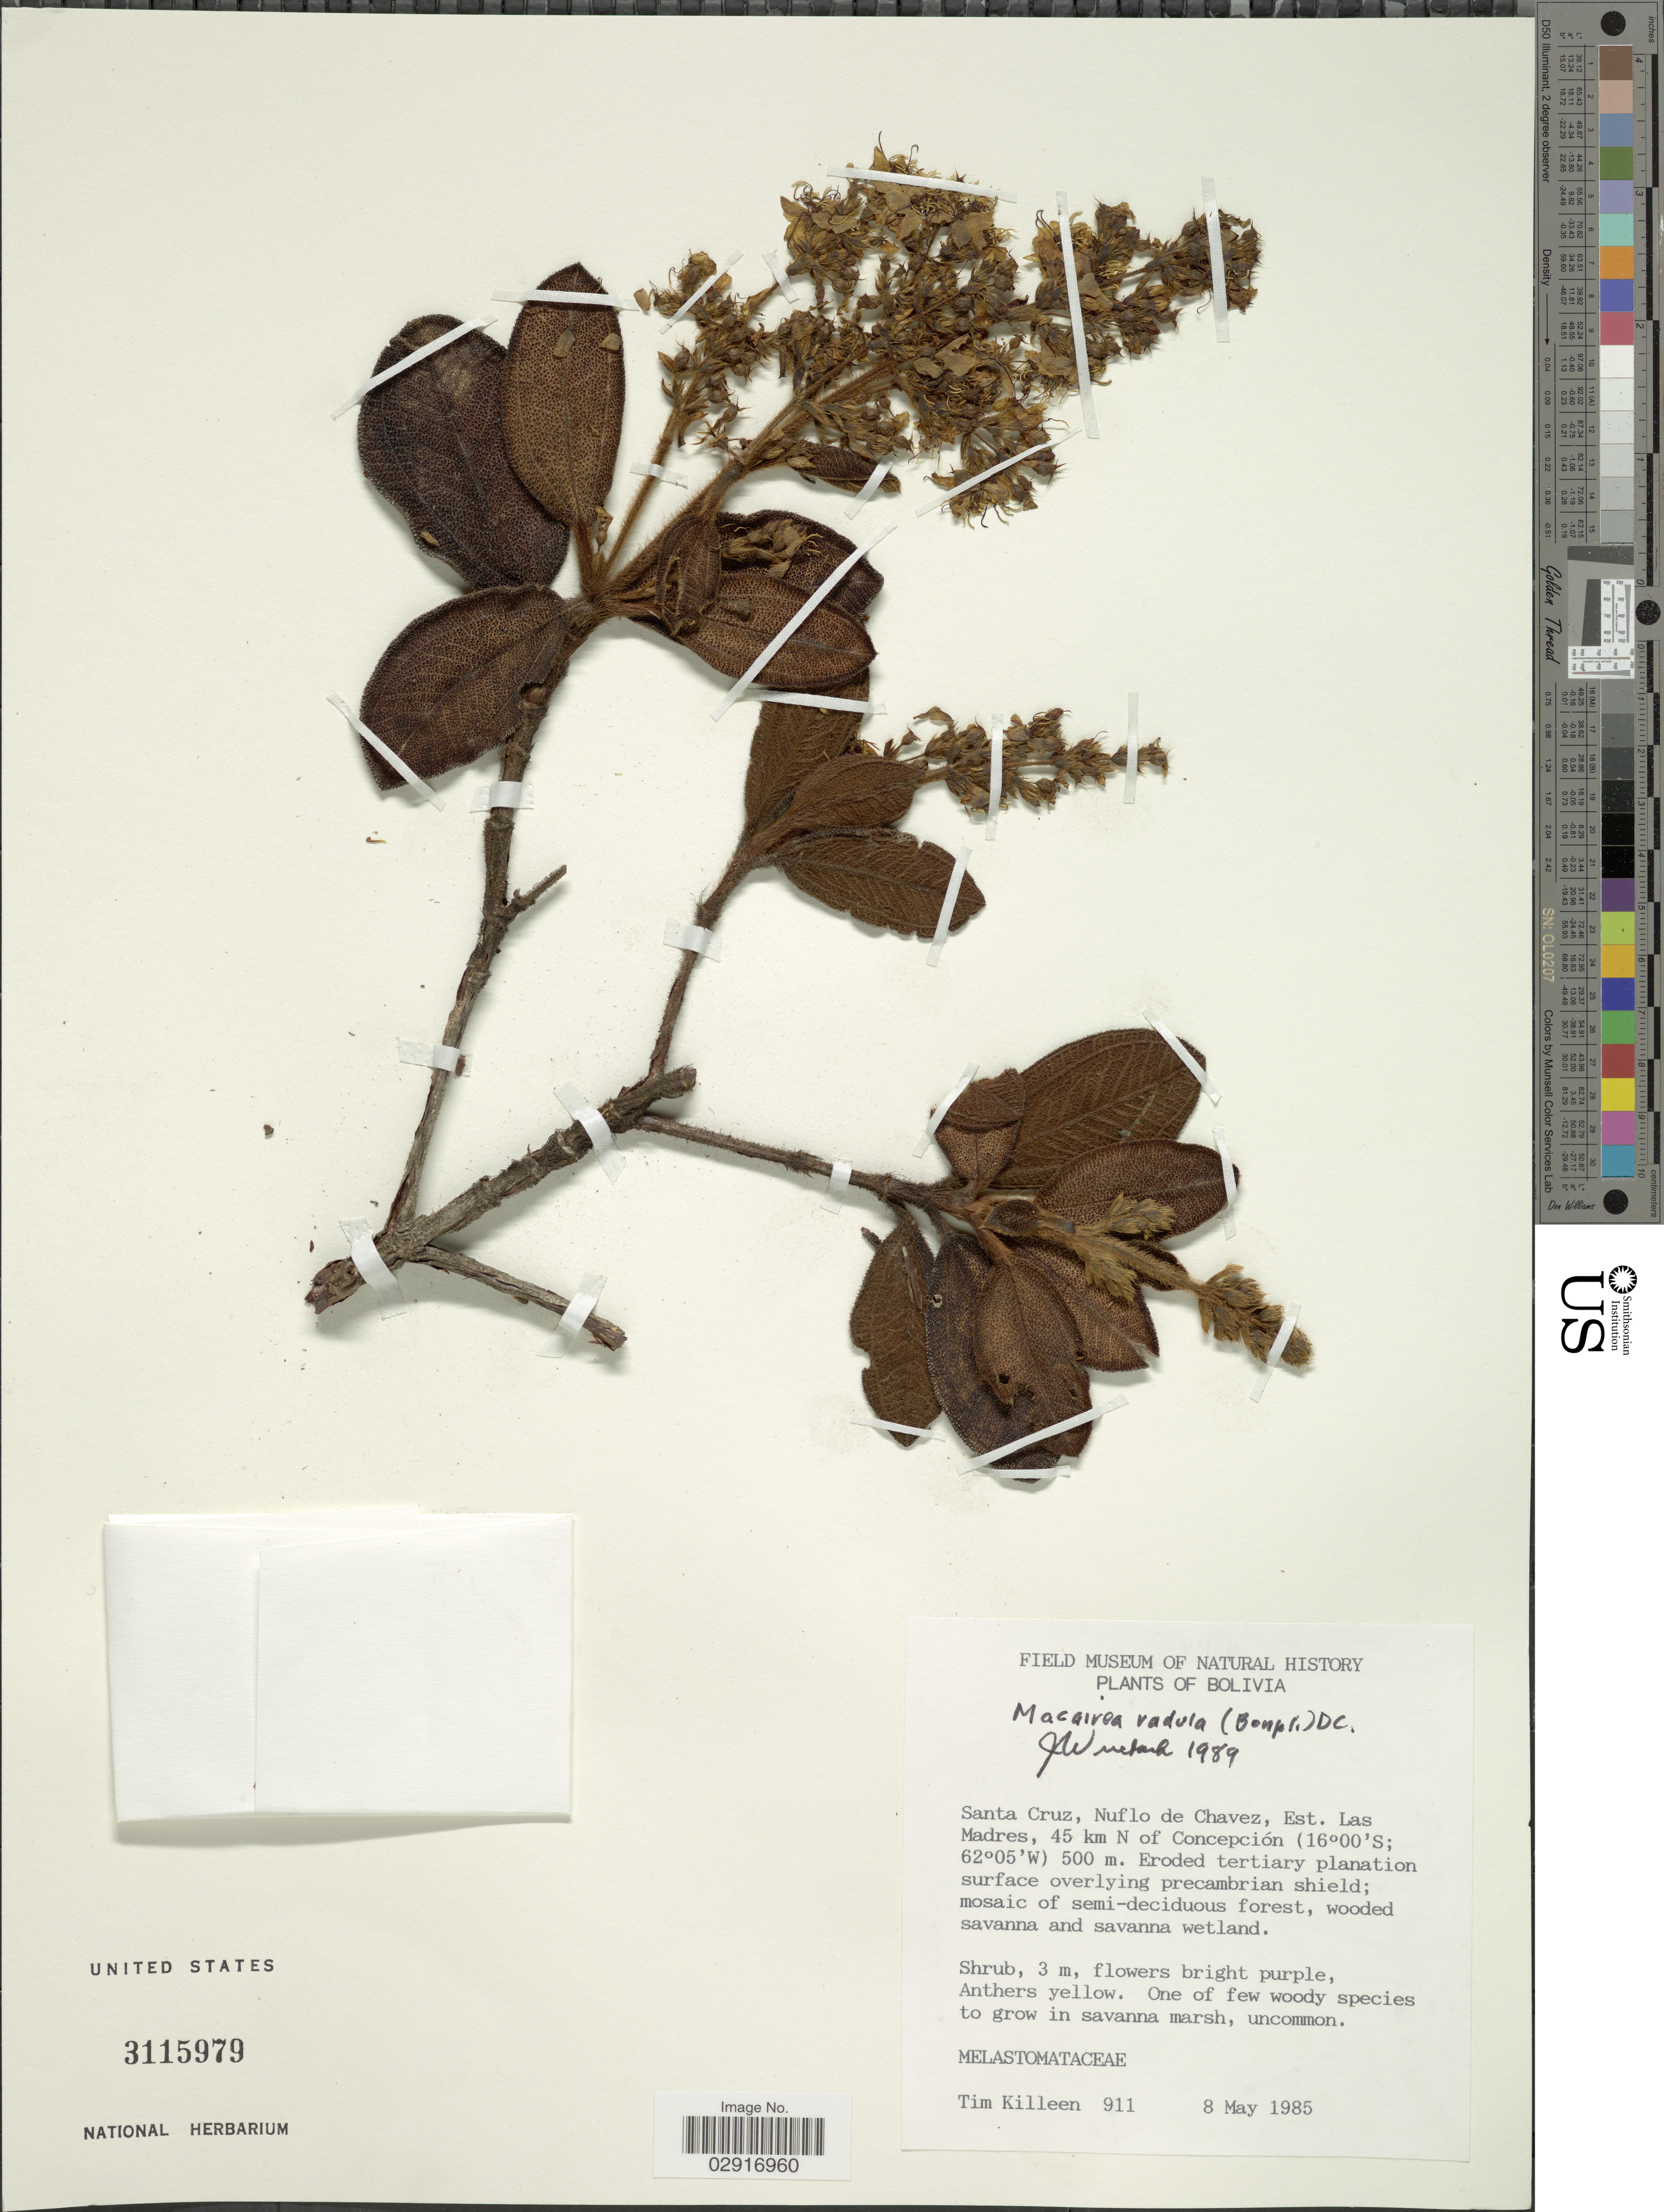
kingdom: Plantae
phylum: Tracheophyta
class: Magnoliopsida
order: Myrtales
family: Melastomataceae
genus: Macairea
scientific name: Macairea radula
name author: (Bonpl.) DC.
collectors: T. J. Killeen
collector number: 911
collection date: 1985-05-08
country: Bolivia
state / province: Santa Cruz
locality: Nuflo de Chavez, Est. Las Madres, 45 km N of Concepción.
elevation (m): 500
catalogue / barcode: US 3115979